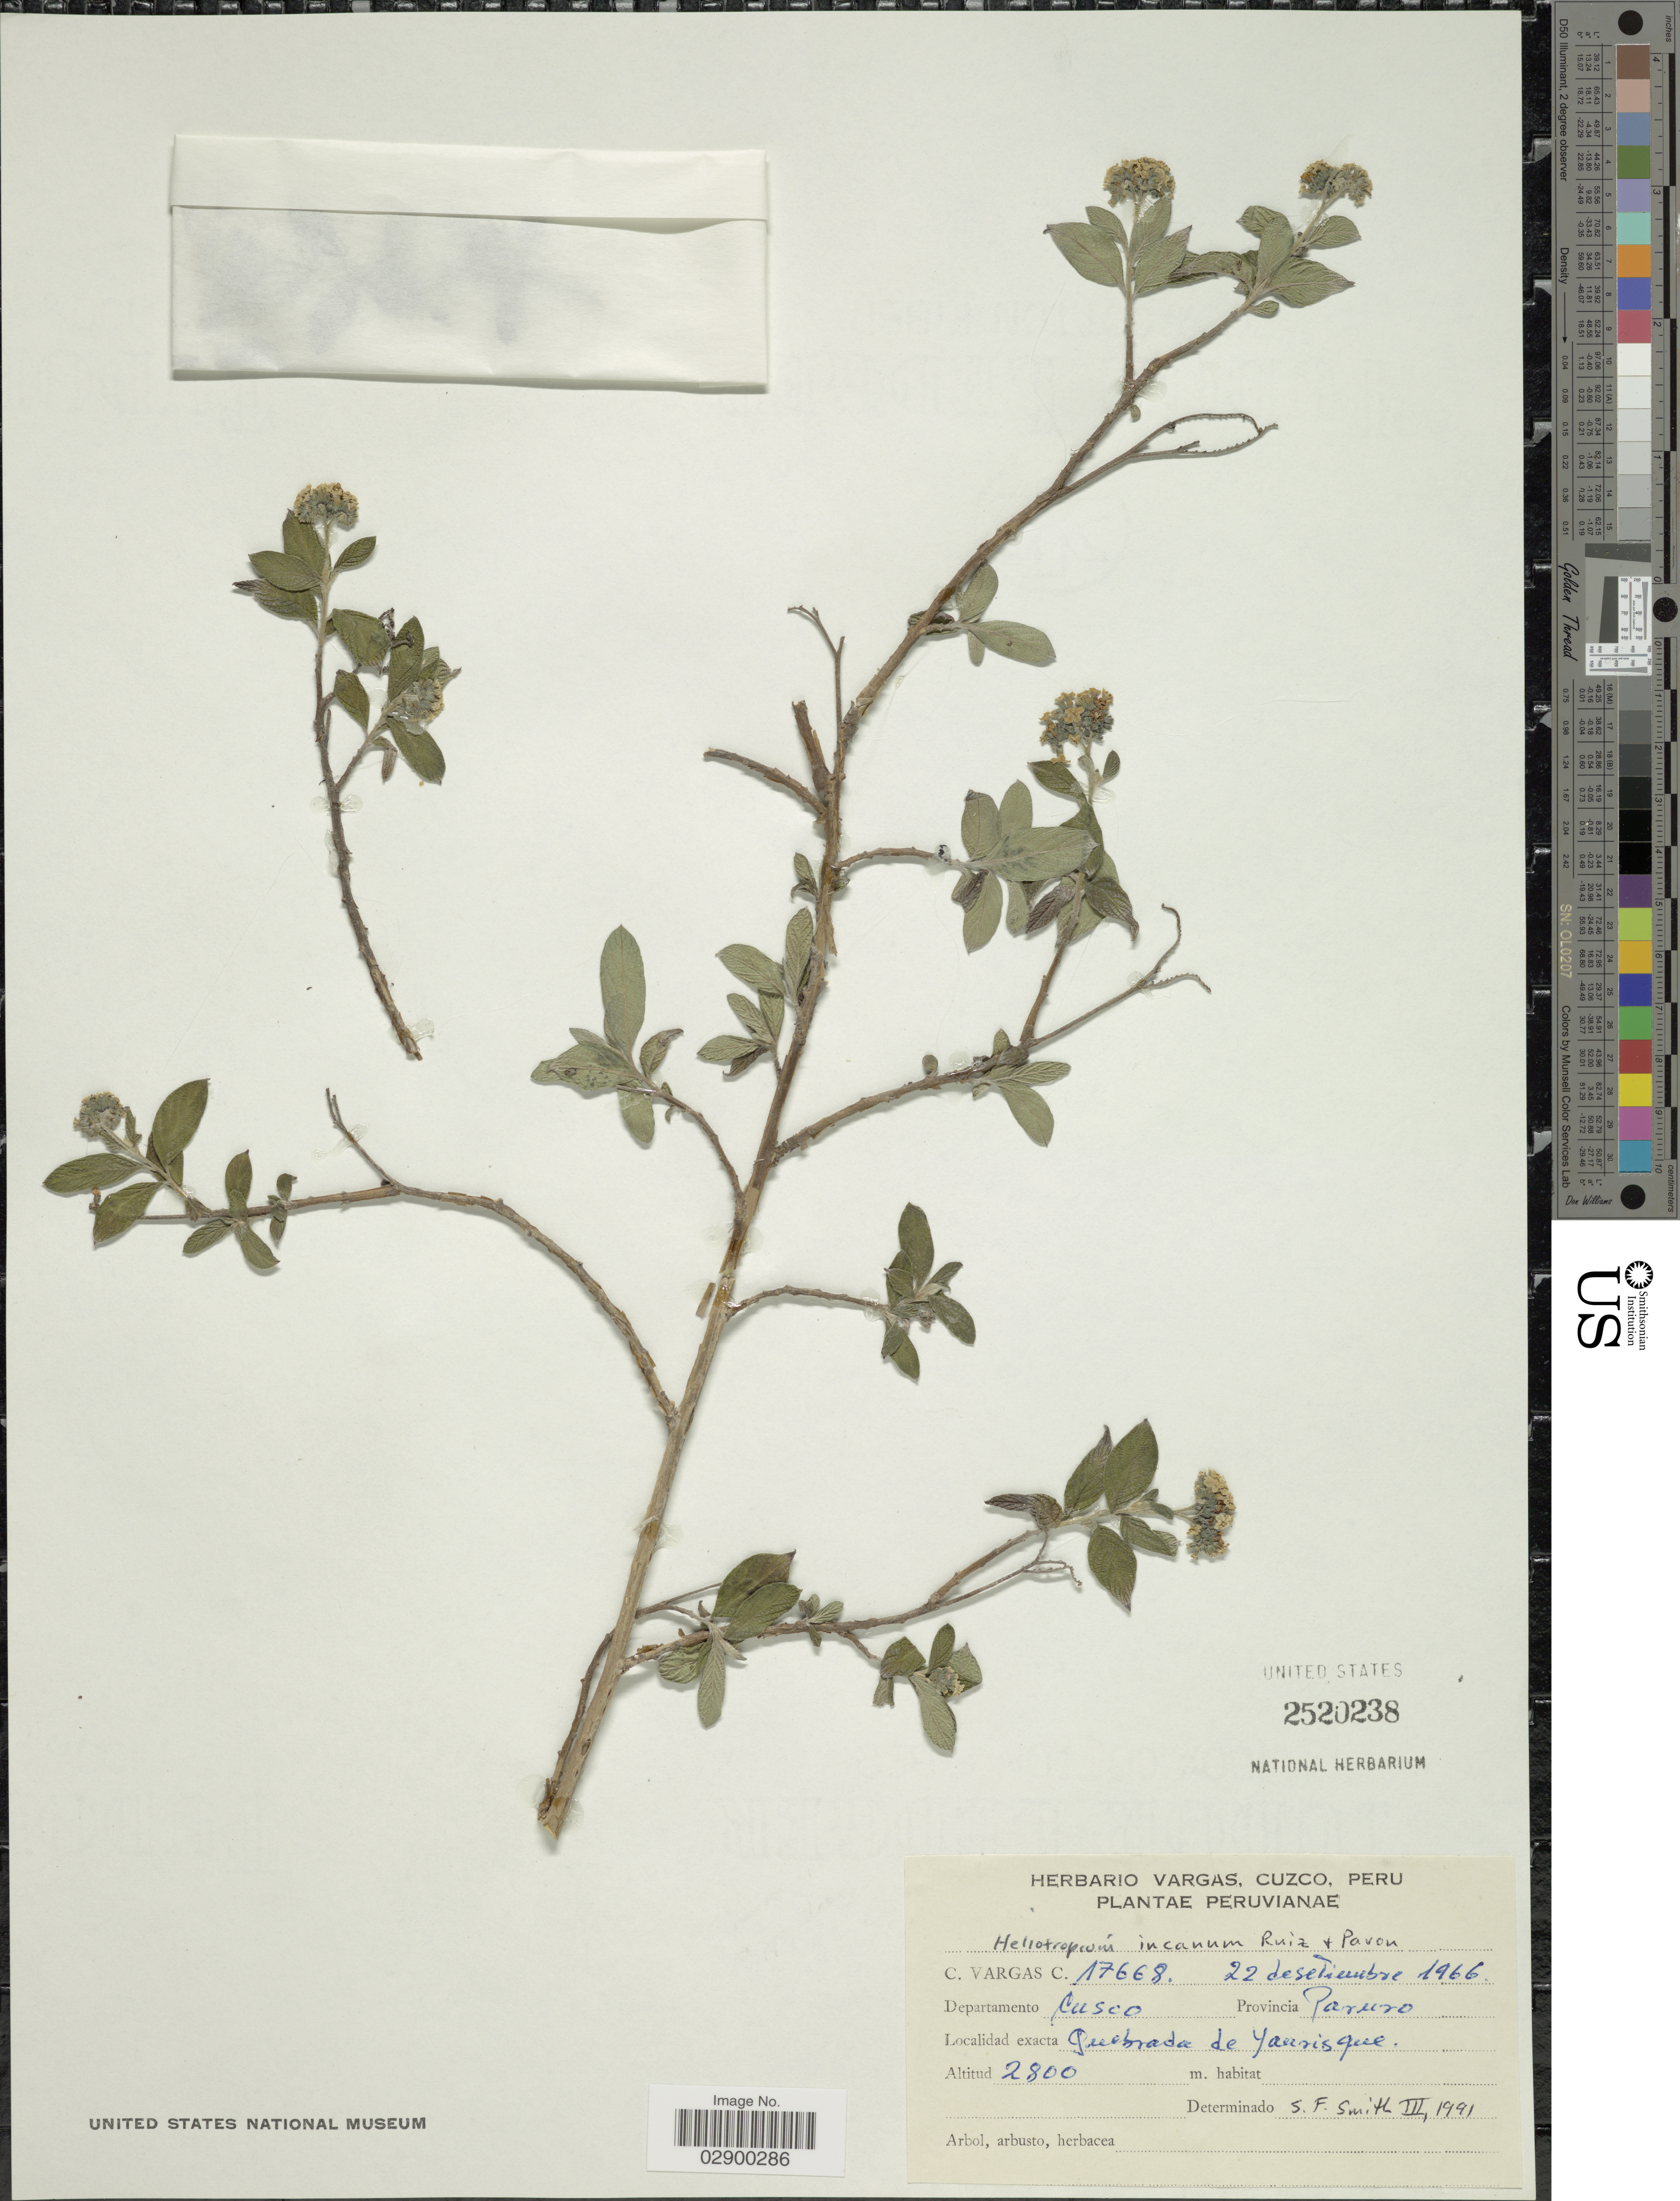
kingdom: Plantae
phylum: Tracheophyta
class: Magnoliopsida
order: Boraginales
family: Heliotropiaceae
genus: Heliotropium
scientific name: Heliotropium incanum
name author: Ruiz & Pav.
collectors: C. Vargas Calderón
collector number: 17668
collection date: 1966-12-22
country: Peru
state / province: Cusco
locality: Departamento Cusco, Provincia Paruro, Quebrada de Yaurisque.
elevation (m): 2800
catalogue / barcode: US 2520238